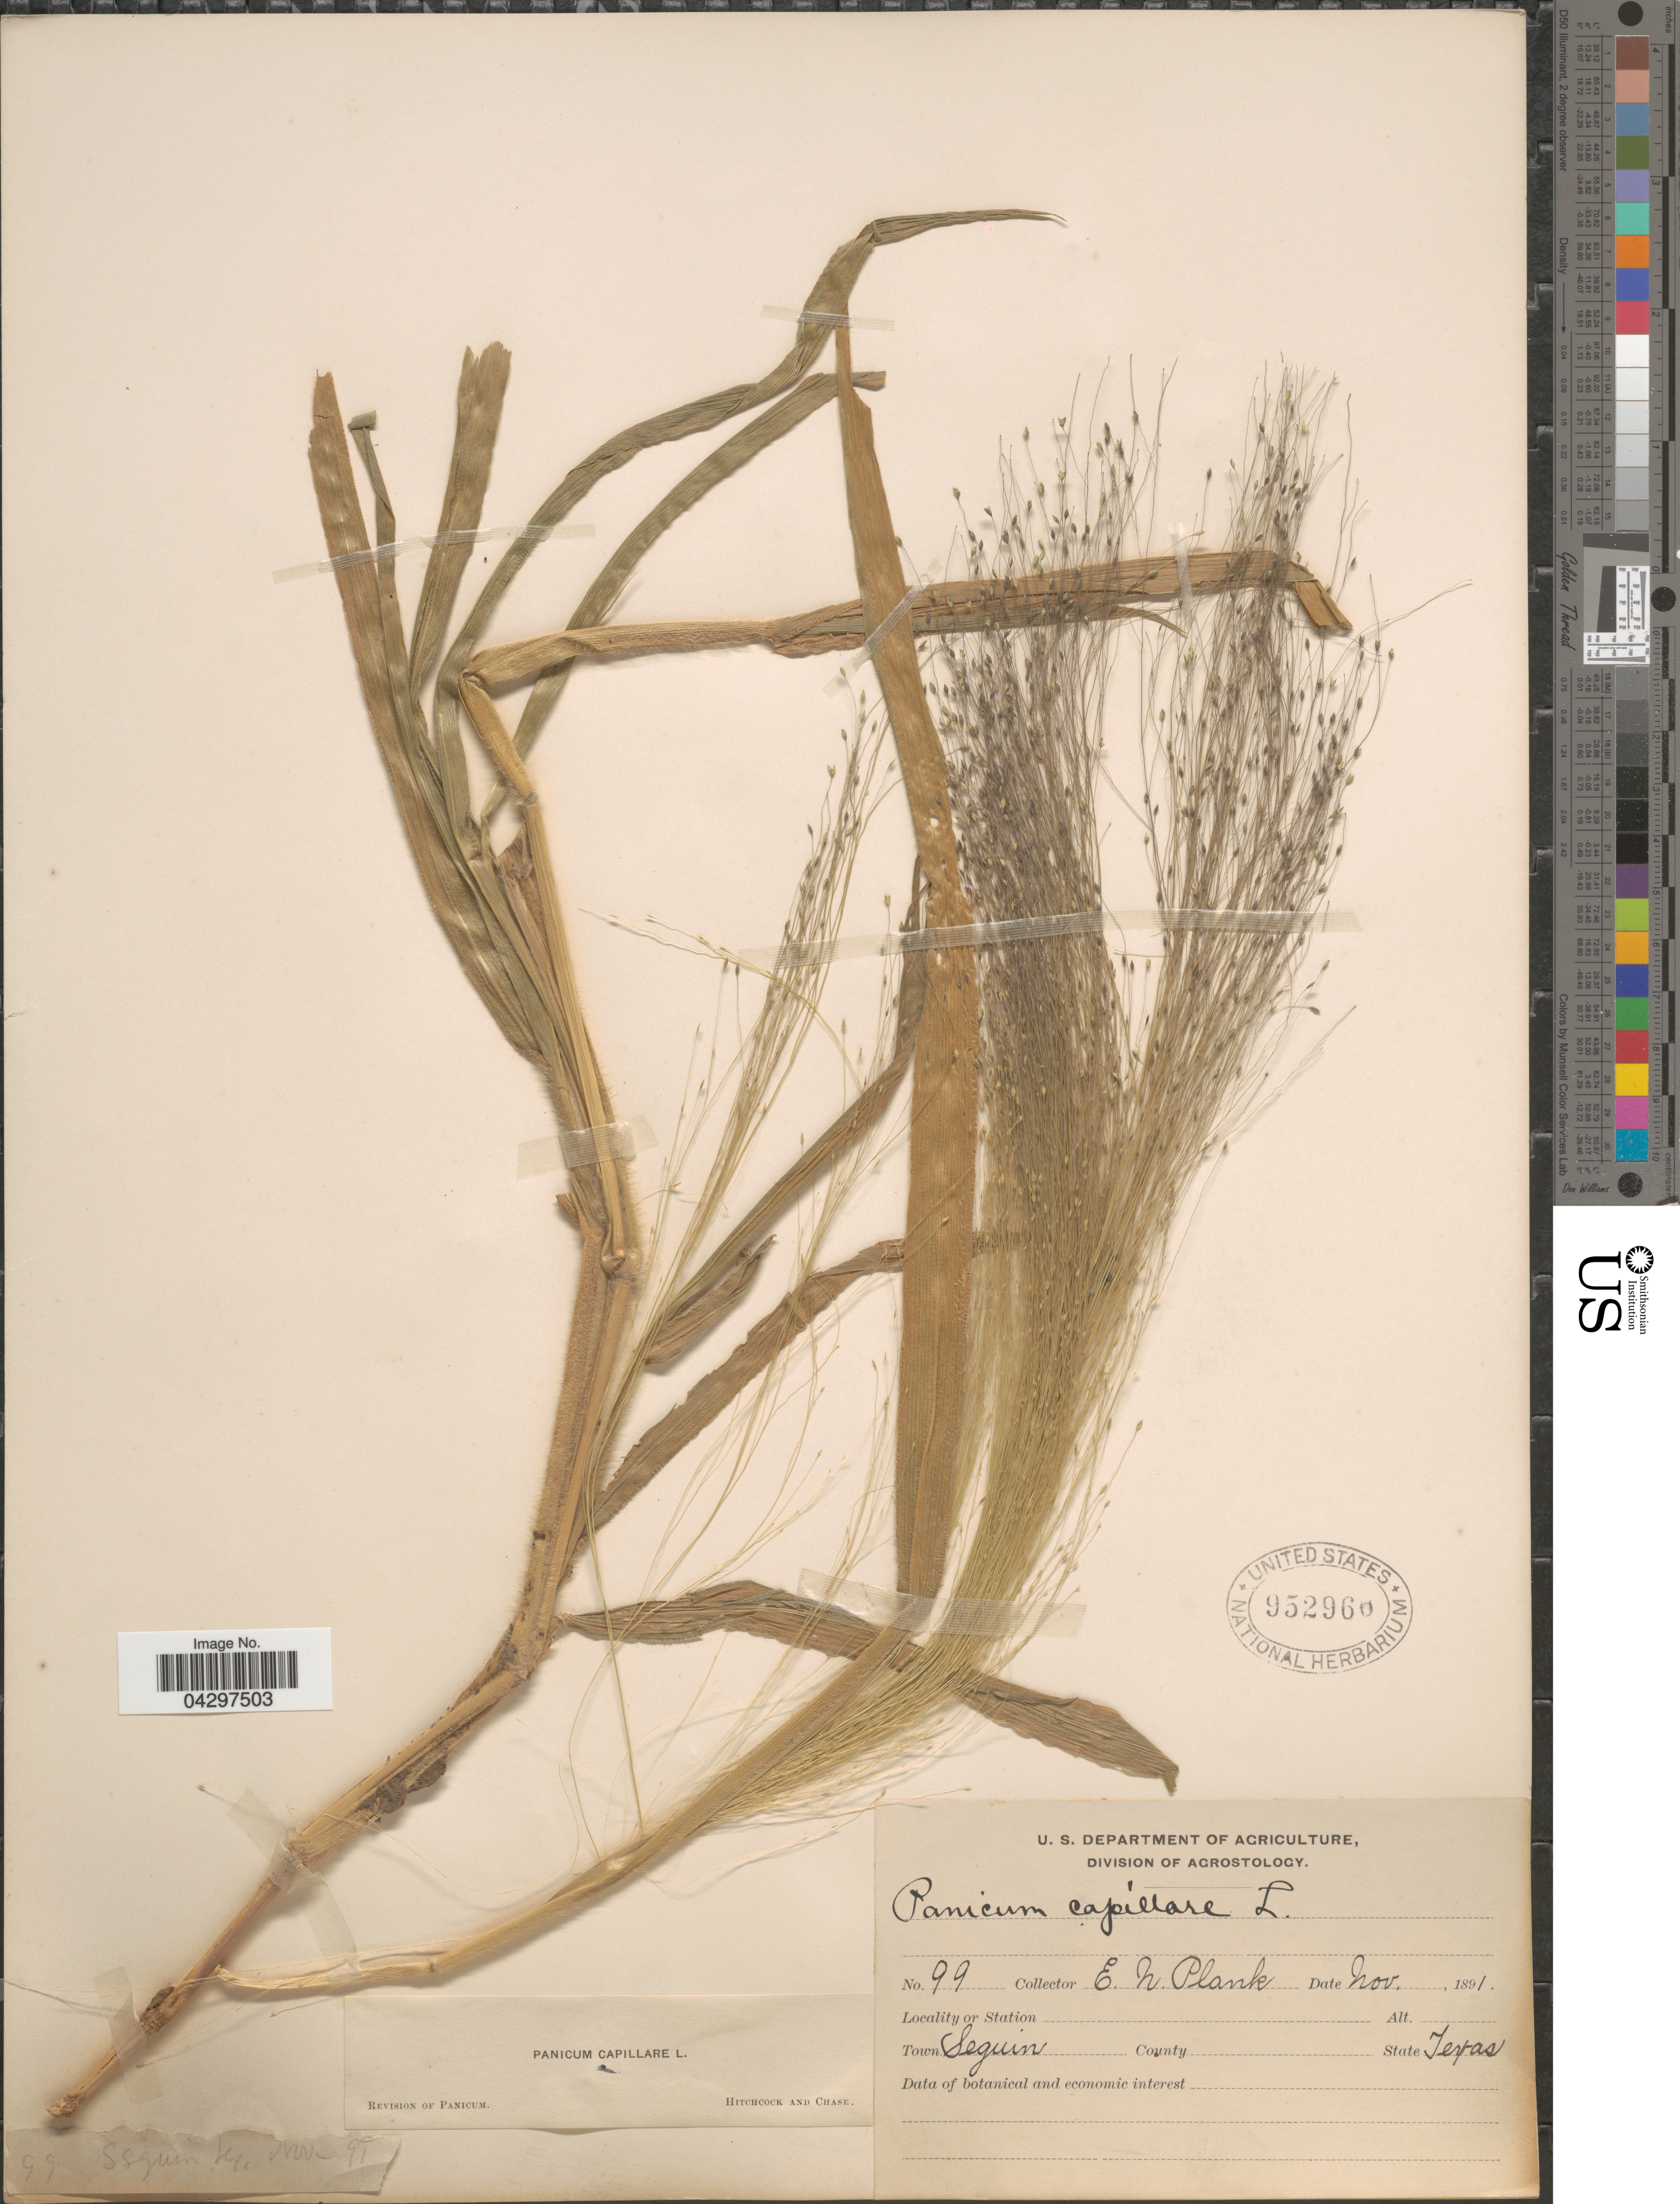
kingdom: Plantae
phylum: Tracheophyta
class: Liliopsida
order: Poales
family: Poaceae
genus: Panicum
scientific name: Panicum capillare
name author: L.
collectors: E. Plank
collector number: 99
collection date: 1891-11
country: United States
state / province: Texas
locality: Town Seguin.